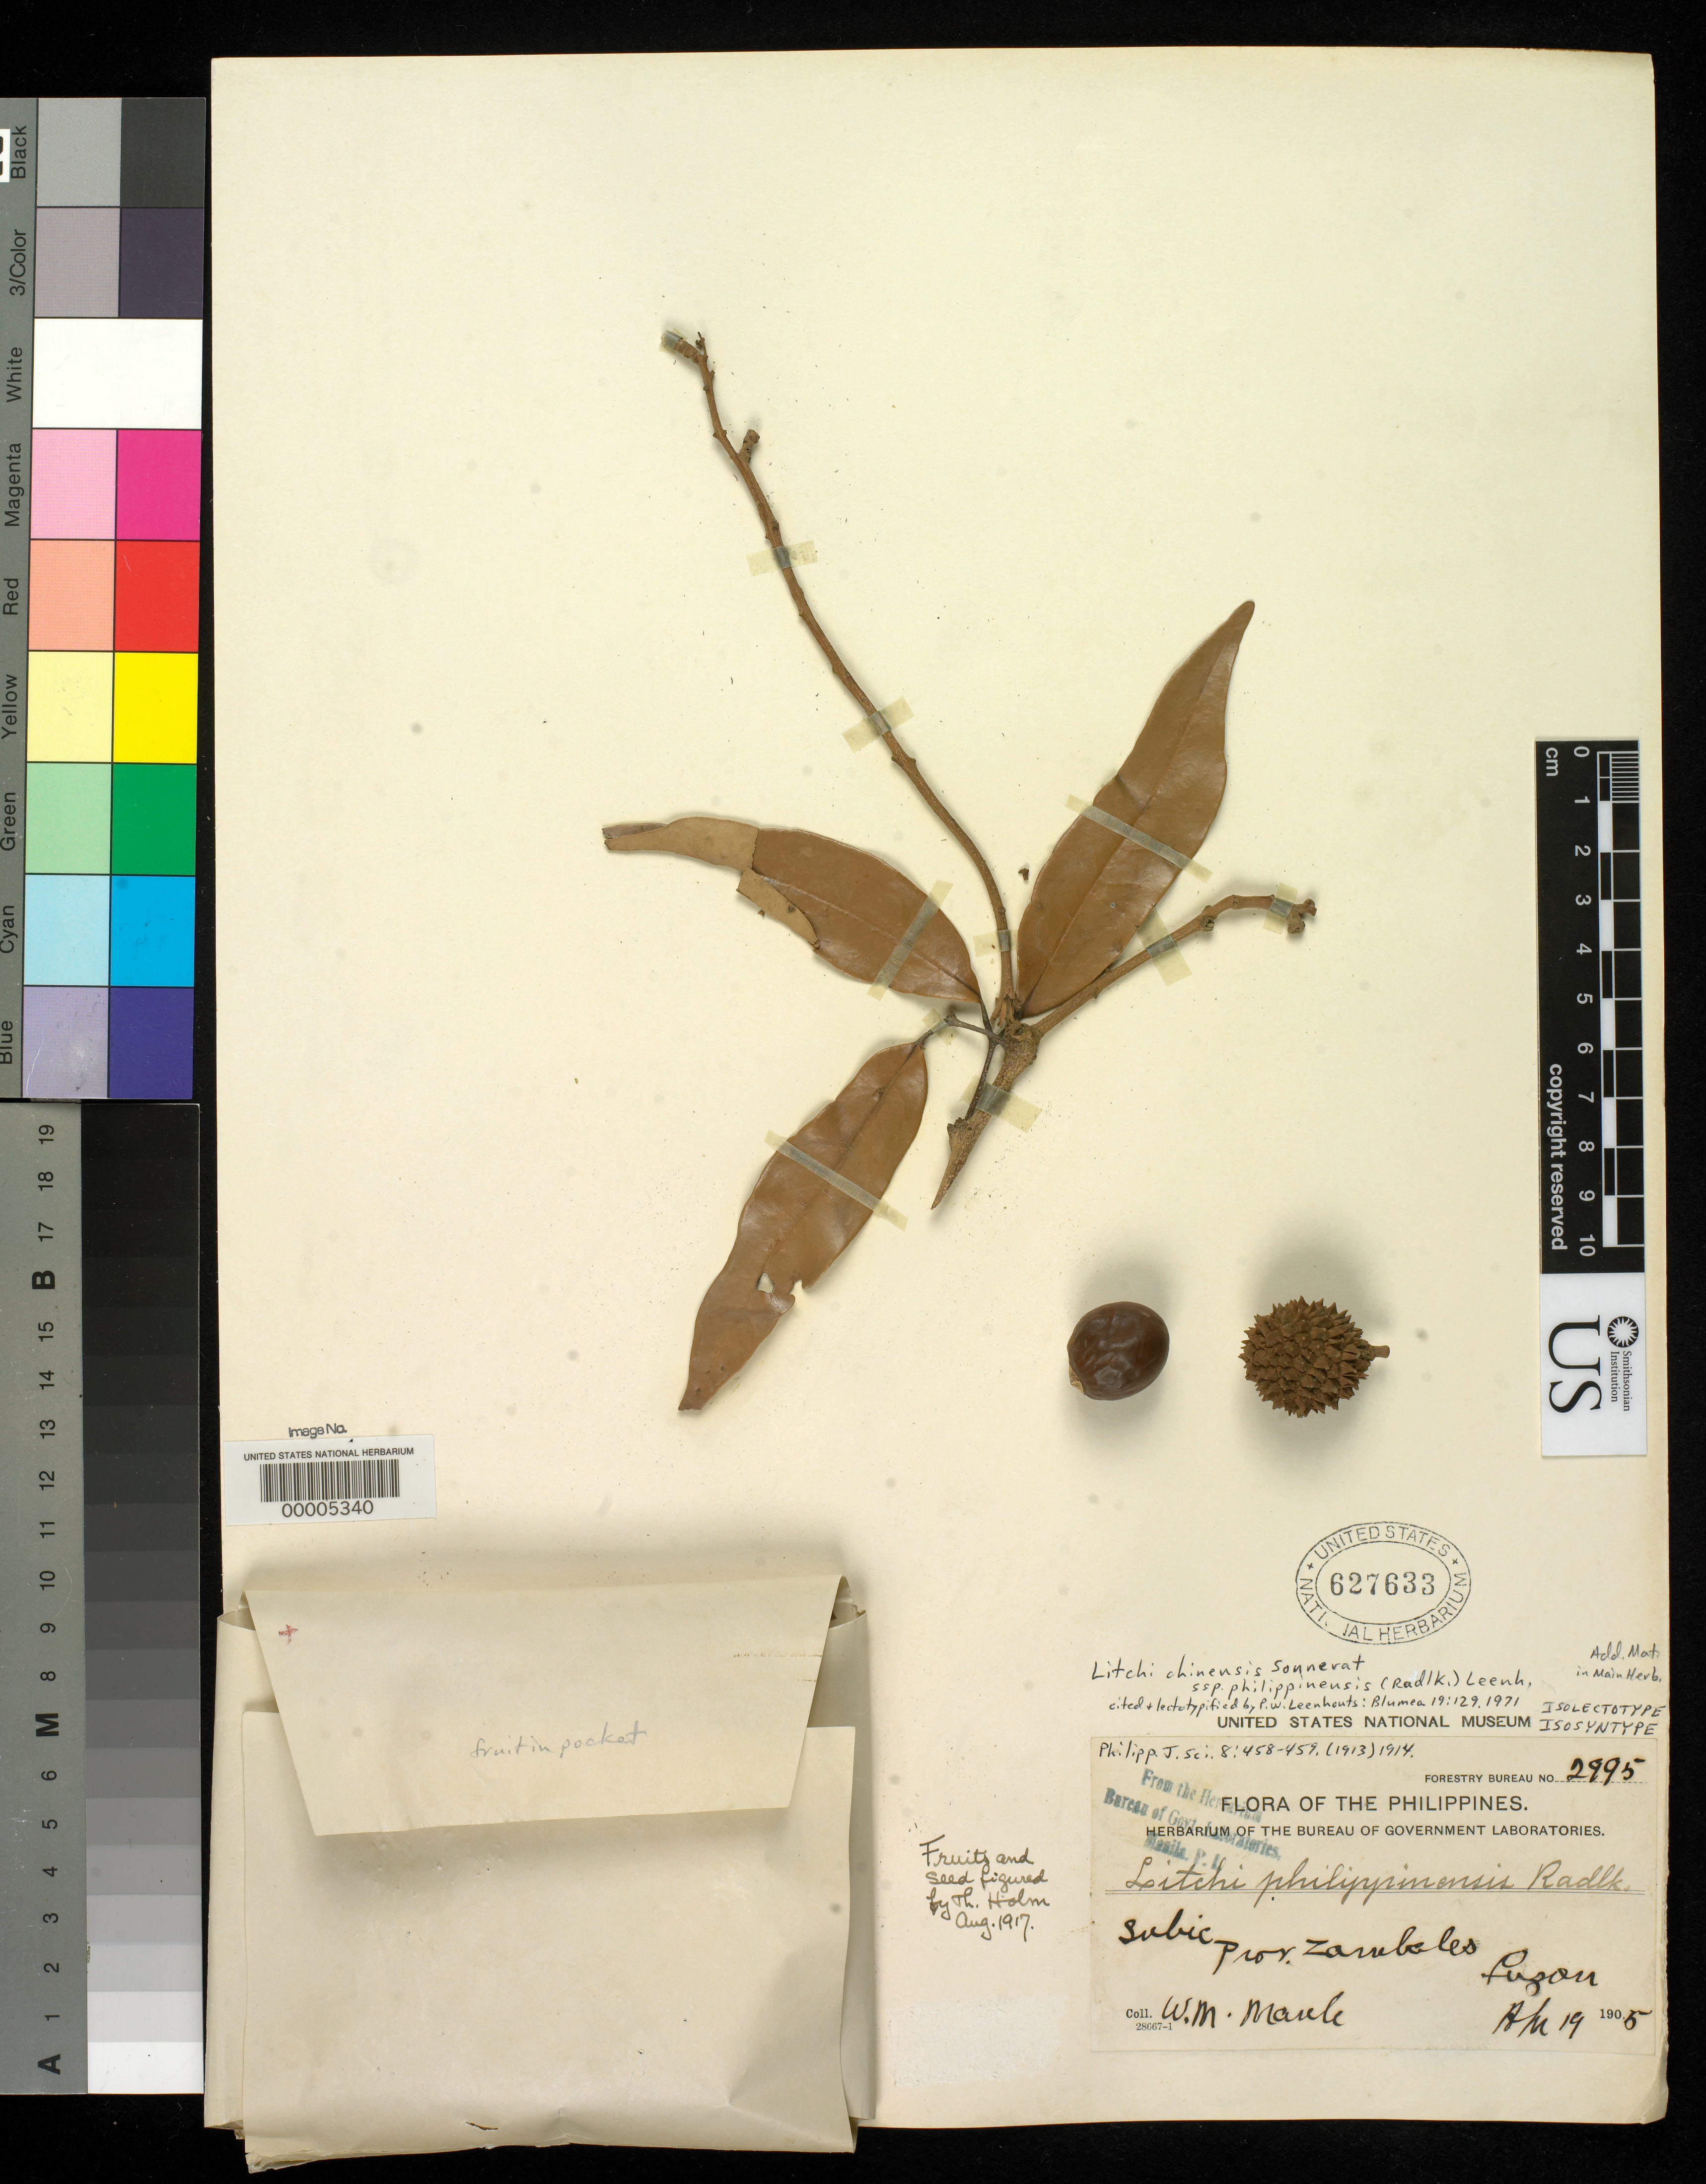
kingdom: Plantae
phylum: Tracheophyta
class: Magnoliopsida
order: Sapindales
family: Sapindaceae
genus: Litchi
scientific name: Litchi philippinensis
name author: Radlk.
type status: Isolectotype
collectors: W. Maule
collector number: For. Bur. 2995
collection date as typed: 19 Apr 1905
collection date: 1905-04-19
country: Philippines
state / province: Central Luzon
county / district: Zambales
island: Luzon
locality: Subic.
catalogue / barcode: US 627633